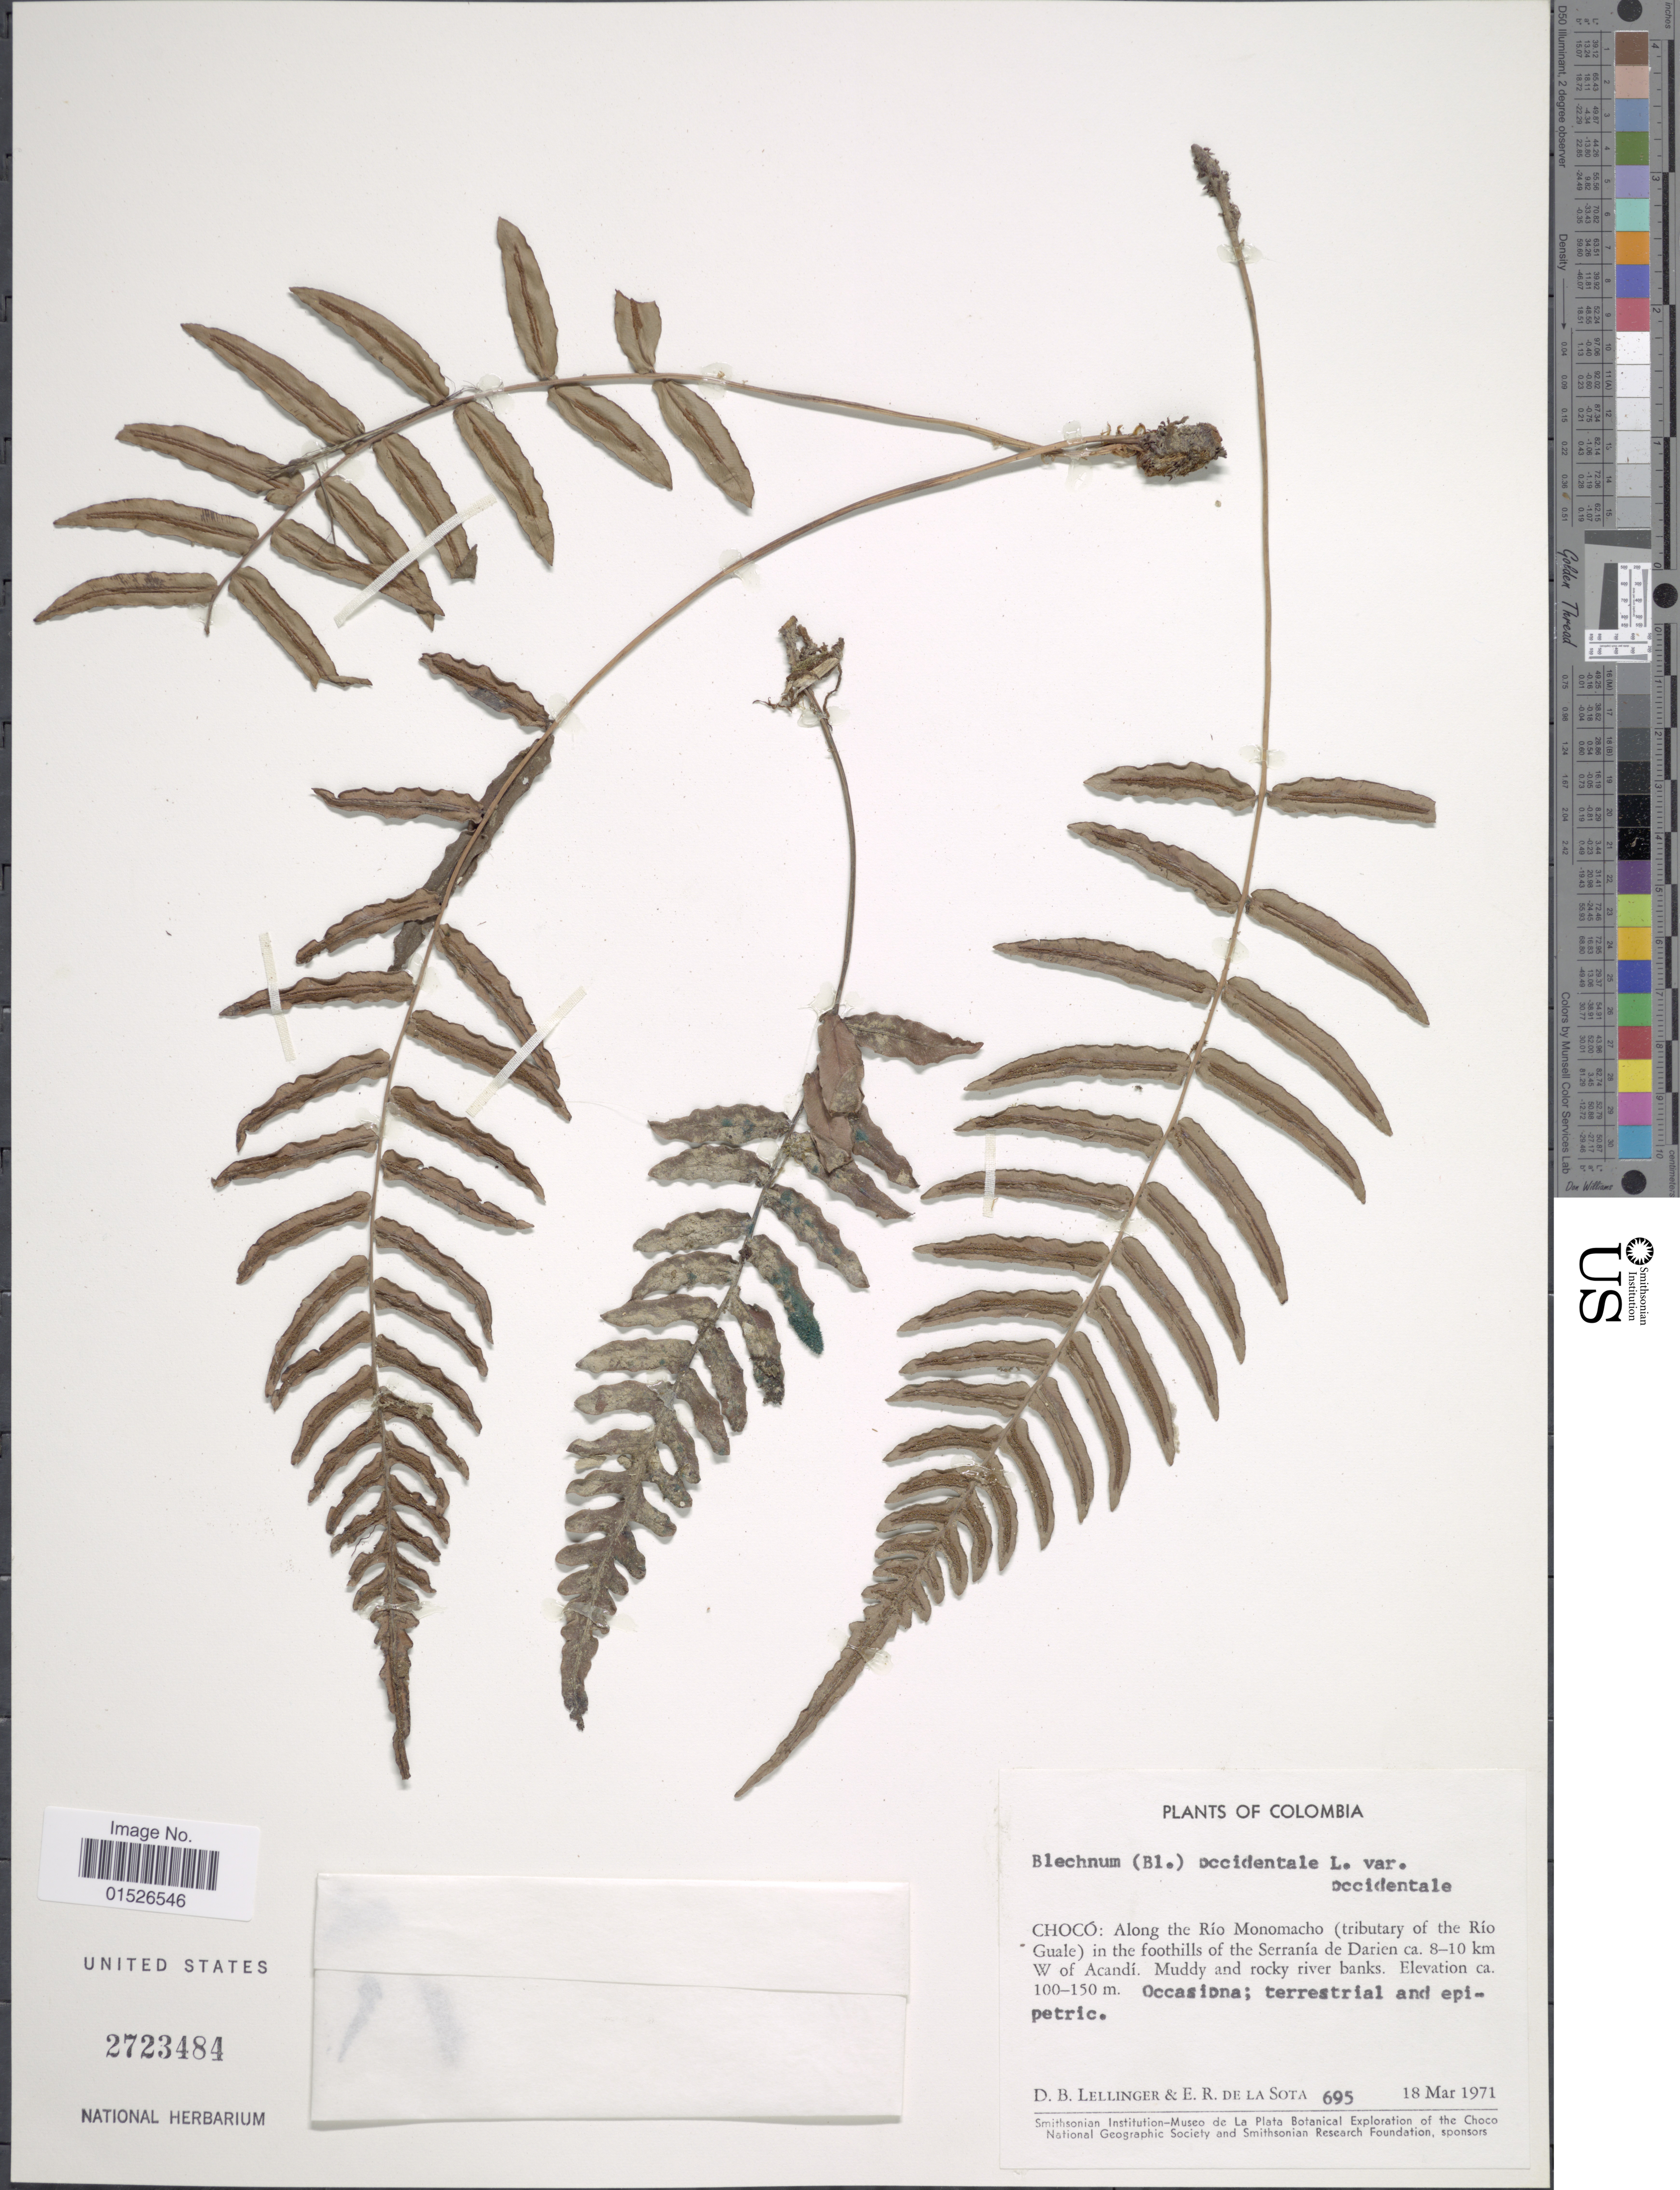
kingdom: Plantae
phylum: Tracheophyta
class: Polypodiopsida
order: Polypodiales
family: Blechnaceae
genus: Blechnum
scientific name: Blechnum occidentale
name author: L.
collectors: D. B. Lellinger & E. R. de la Sota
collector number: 695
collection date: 1971-03-18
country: Colombia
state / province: Chocó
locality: Colombia, Choco: Along the Rio Monomacho (tributary of the Rio Guale) in the foothills of the Serrania de Darien ca 8-10 km W of Acandi.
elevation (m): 100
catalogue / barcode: US 2723484